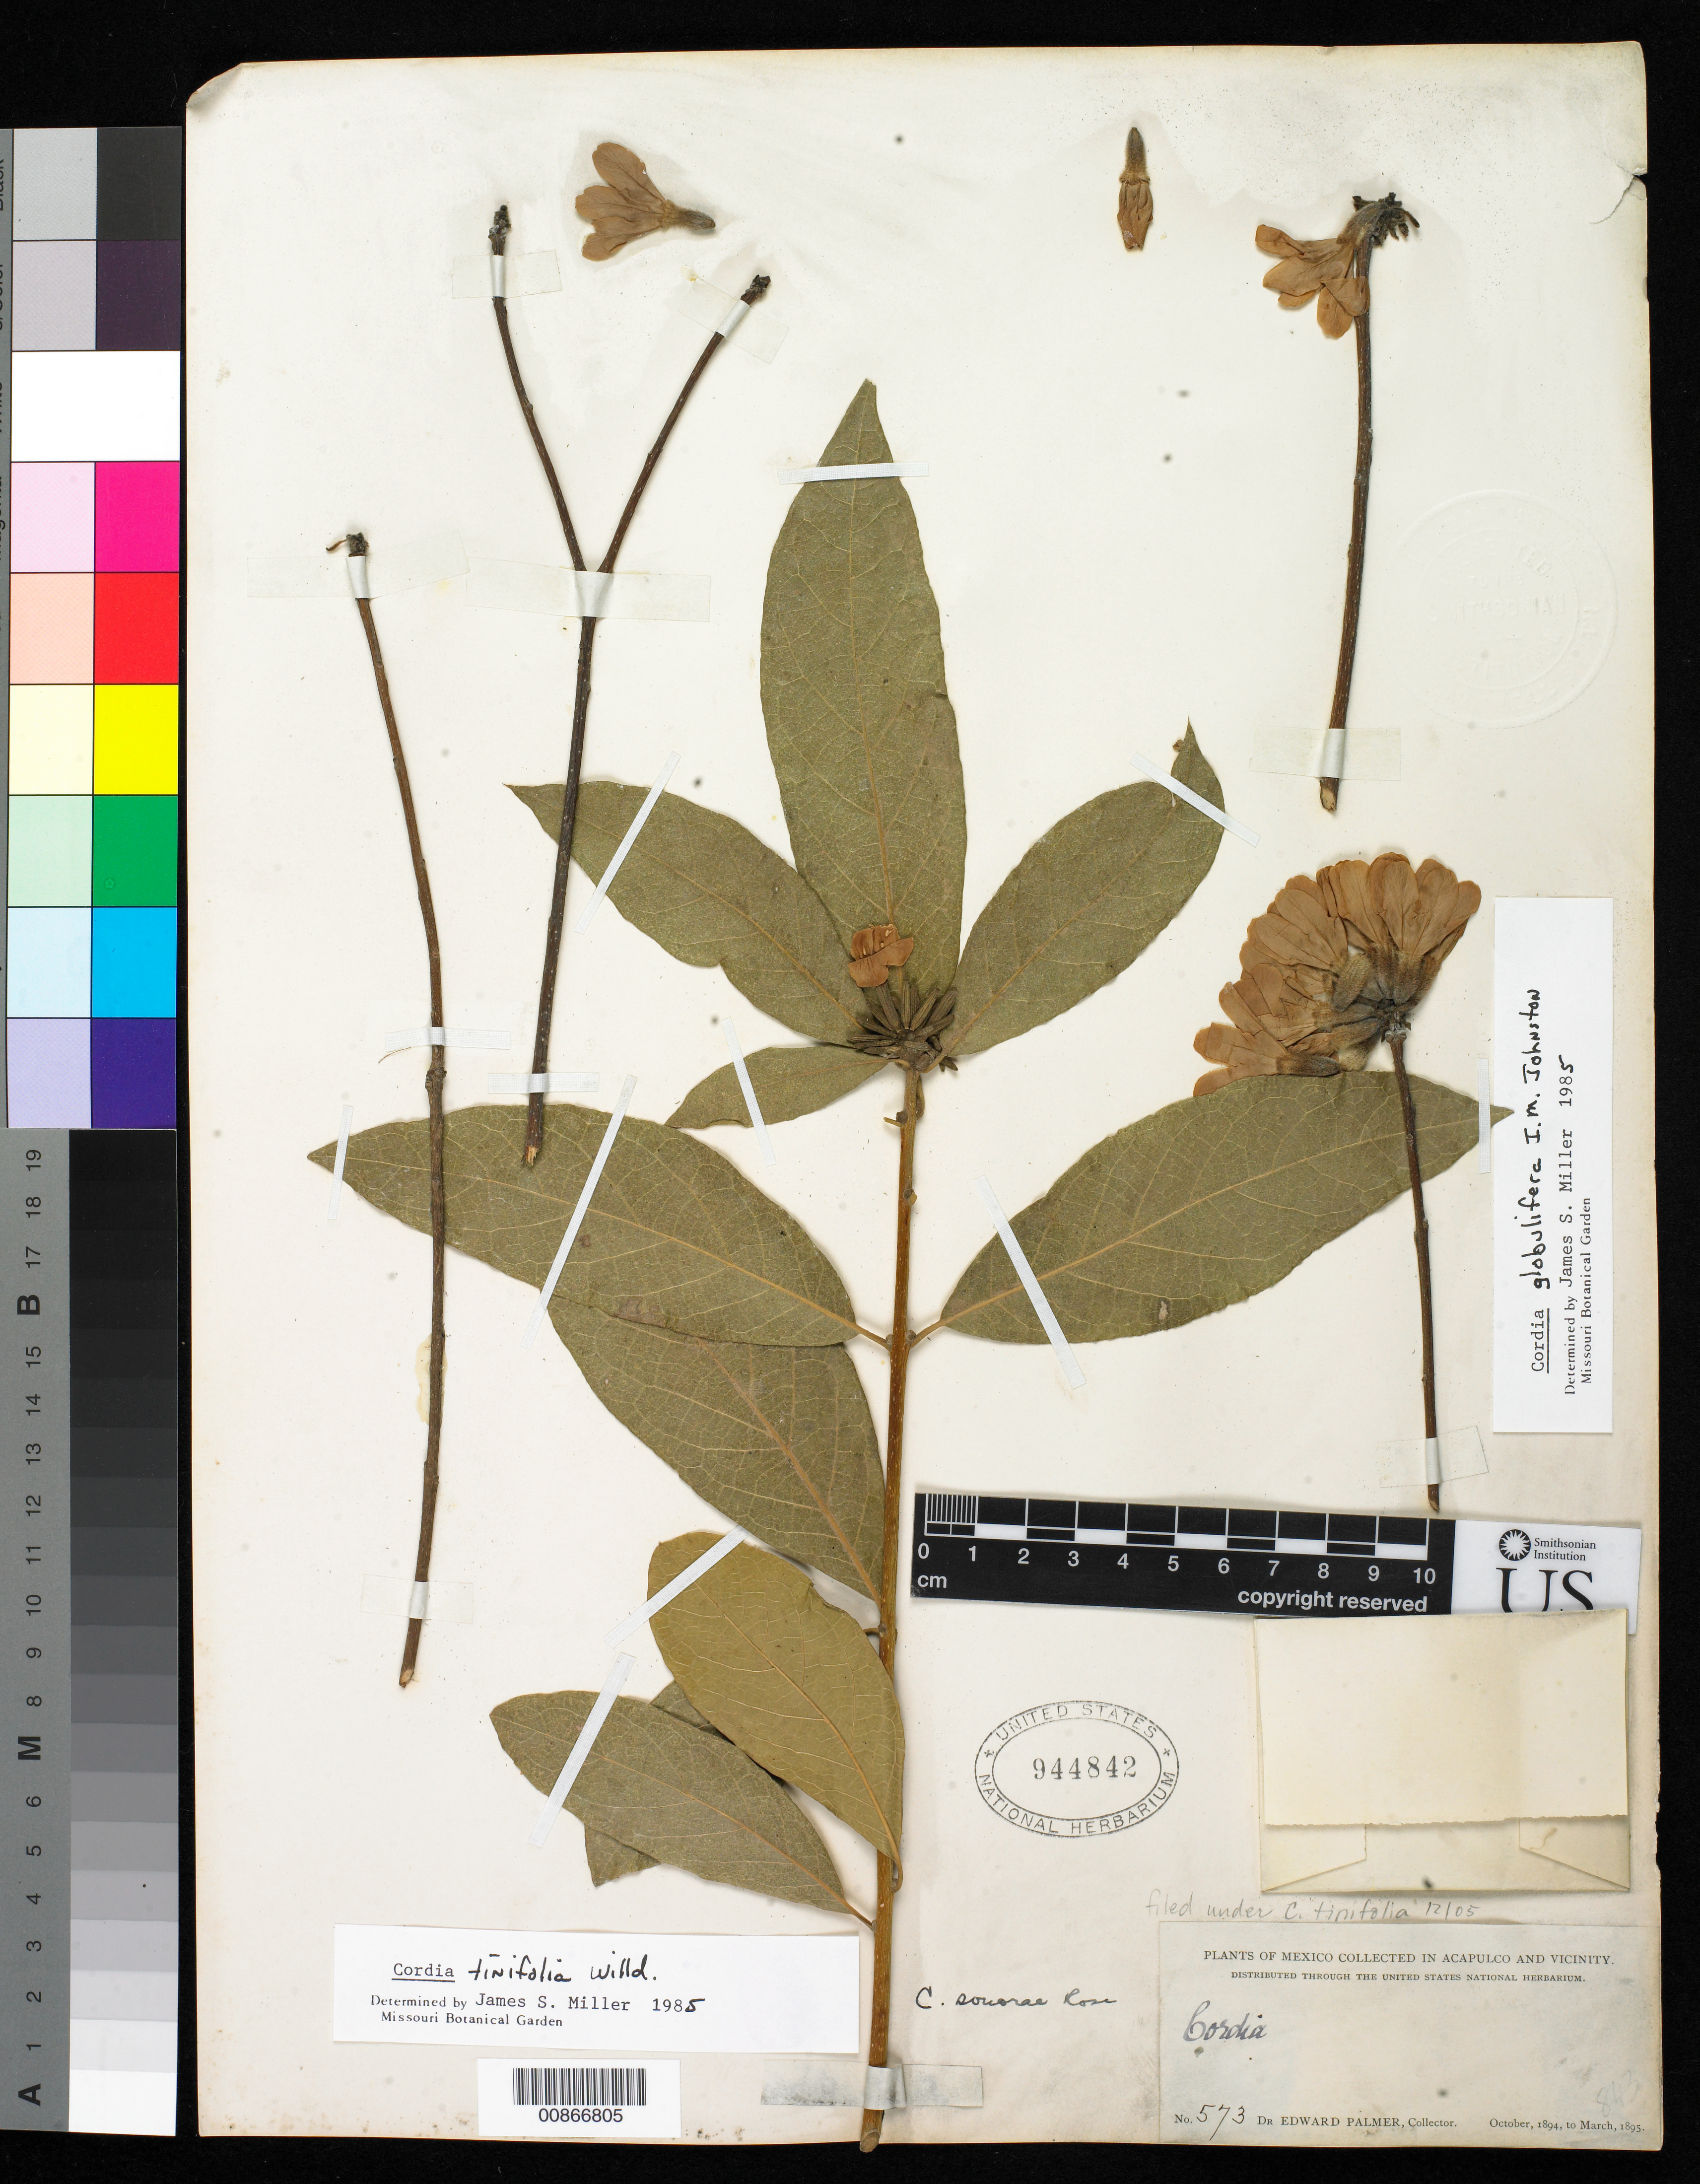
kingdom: Plantae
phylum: Tracheophyta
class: Magnoliopsida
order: Boraginales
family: Cordiaceae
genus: Cordia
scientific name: Cordia tinifolia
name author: Willd. ex Roem. & Schult.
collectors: E. Palmer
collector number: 573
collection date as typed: Oct 1894 to -- Mar 1895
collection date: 1894-10/1895-03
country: Mexico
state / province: Guerrero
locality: Acapulco, Guerrero and vicinity.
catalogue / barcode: US 944842